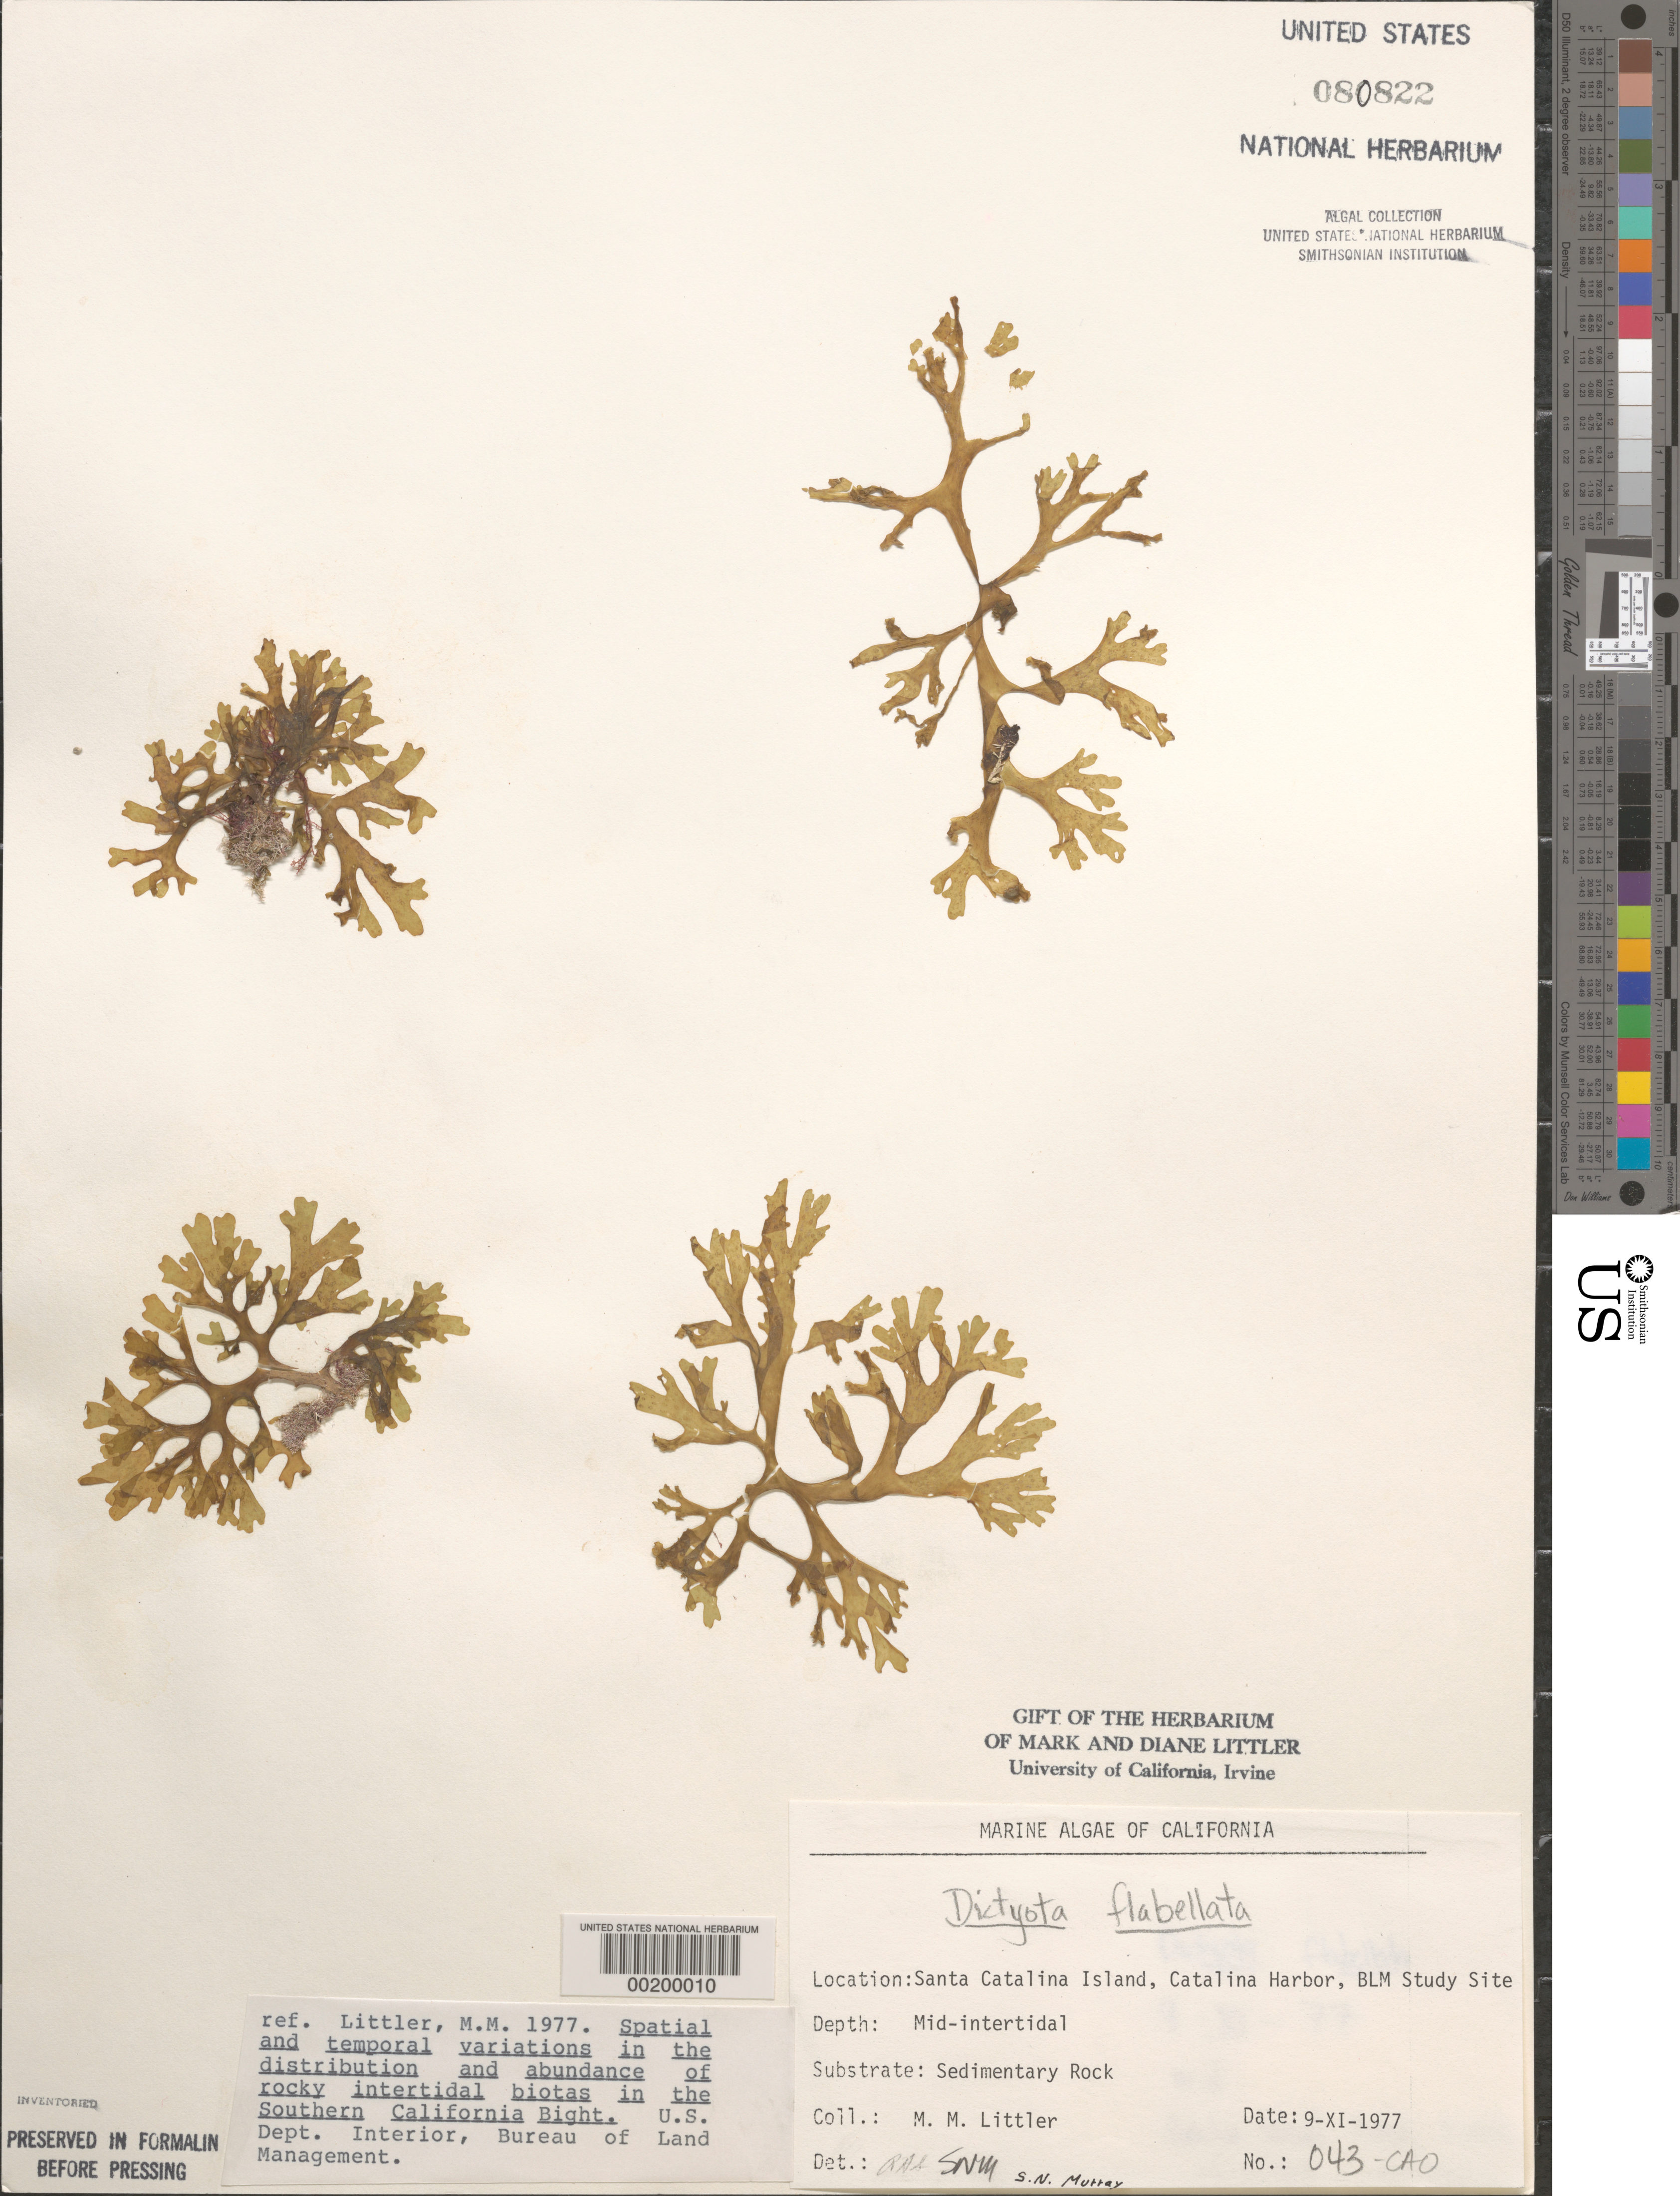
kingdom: Chromista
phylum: Ochrophyta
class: Phaeophyceae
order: Dictyotales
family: Dictyotaceae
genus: Dictyota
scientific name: Dictyota flabellata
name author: (Collins) Setch. & N.L. Gardner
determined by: Sims, Robert H.; Murray, S. N.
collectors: M. M. Littler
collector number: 043-cao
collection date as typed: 09 Nov 1977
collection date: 1977-11-09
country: United States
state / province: California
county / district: Los Angeles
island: Santa Catalina Island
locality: West side of Catalina Harbor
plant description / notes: BLM-SOCALBIGHT Rocky Intertidal Survey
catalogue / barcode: US 80822